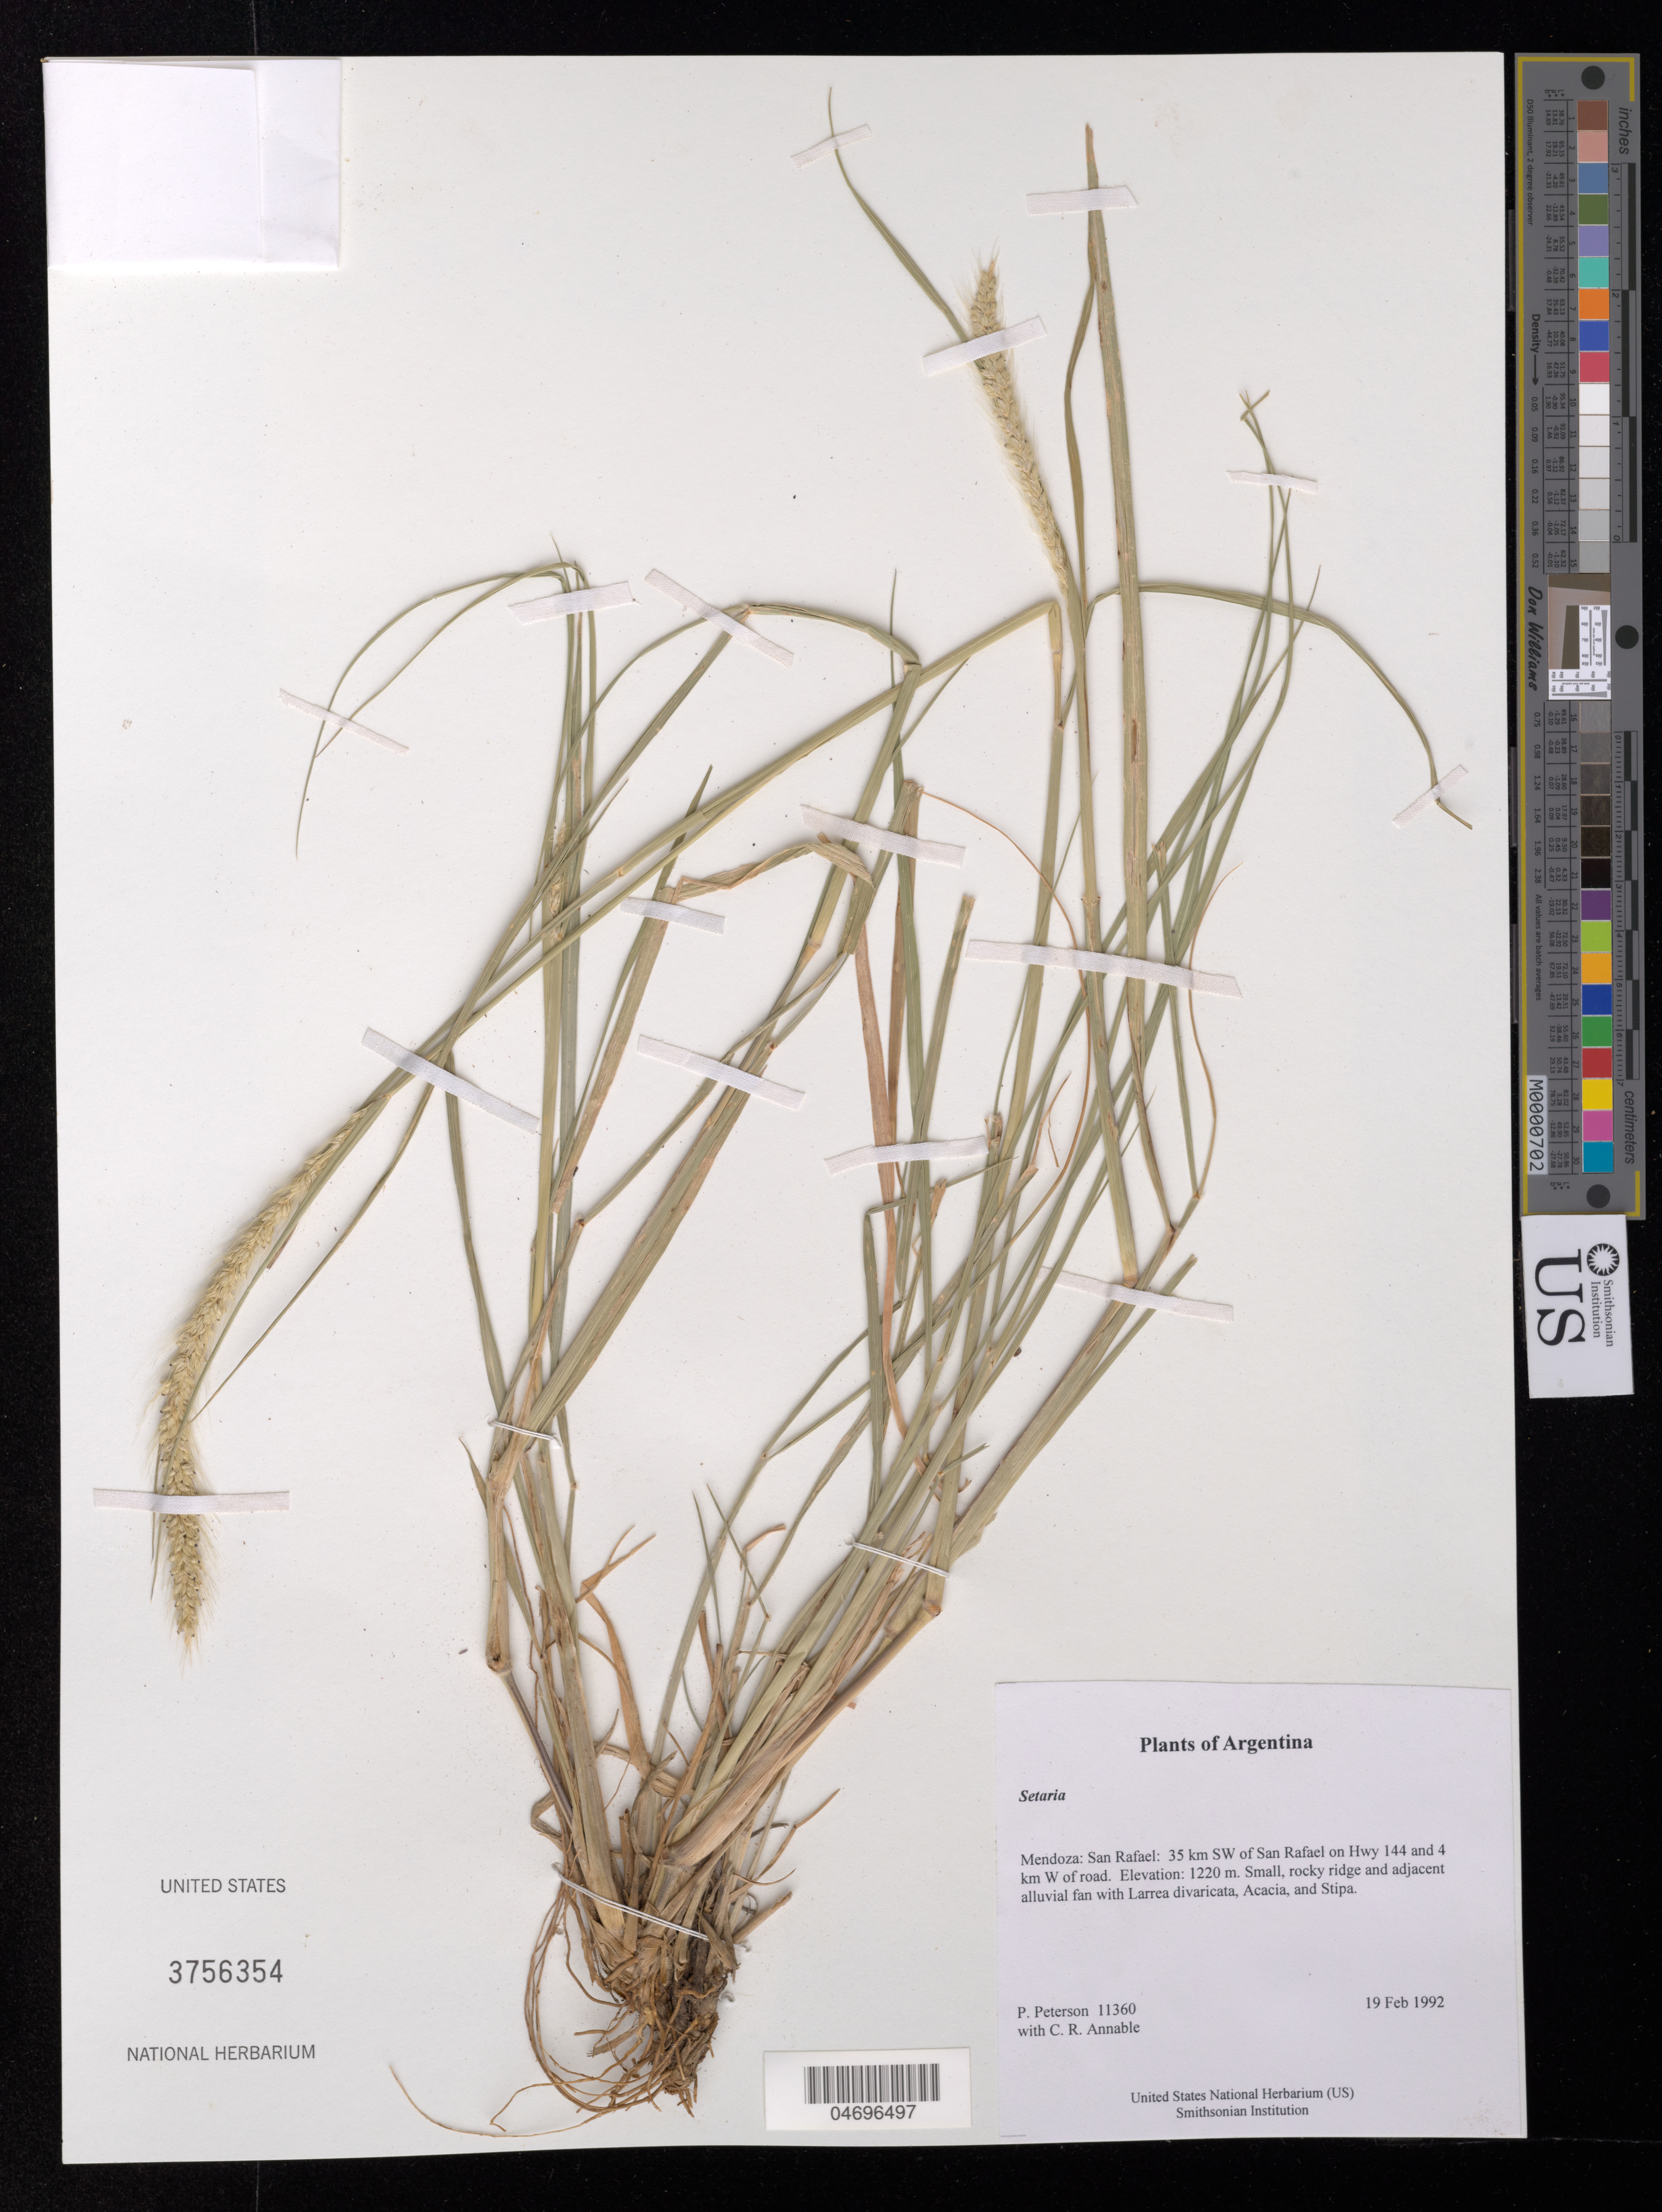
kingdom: Plantae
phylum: Tracheophyta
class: Liliopsida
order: Poales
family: Poaceae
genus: Setaria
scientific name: Setaria sp.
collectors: P. M. Peterson & C. R. Annable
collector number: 11360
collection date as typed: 19 Feb 1992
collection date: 1992-02-19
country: Argentina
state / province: Mendoza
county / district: San Rafael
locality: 35 km SW of San Rafael on Hwy 144 and 4 km W of road.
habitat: Small, rocky ridge and adjacent alluvial fan with Larrea divaricata, Acacia, and Stipa.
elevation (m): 1220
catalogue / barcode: US 3756354